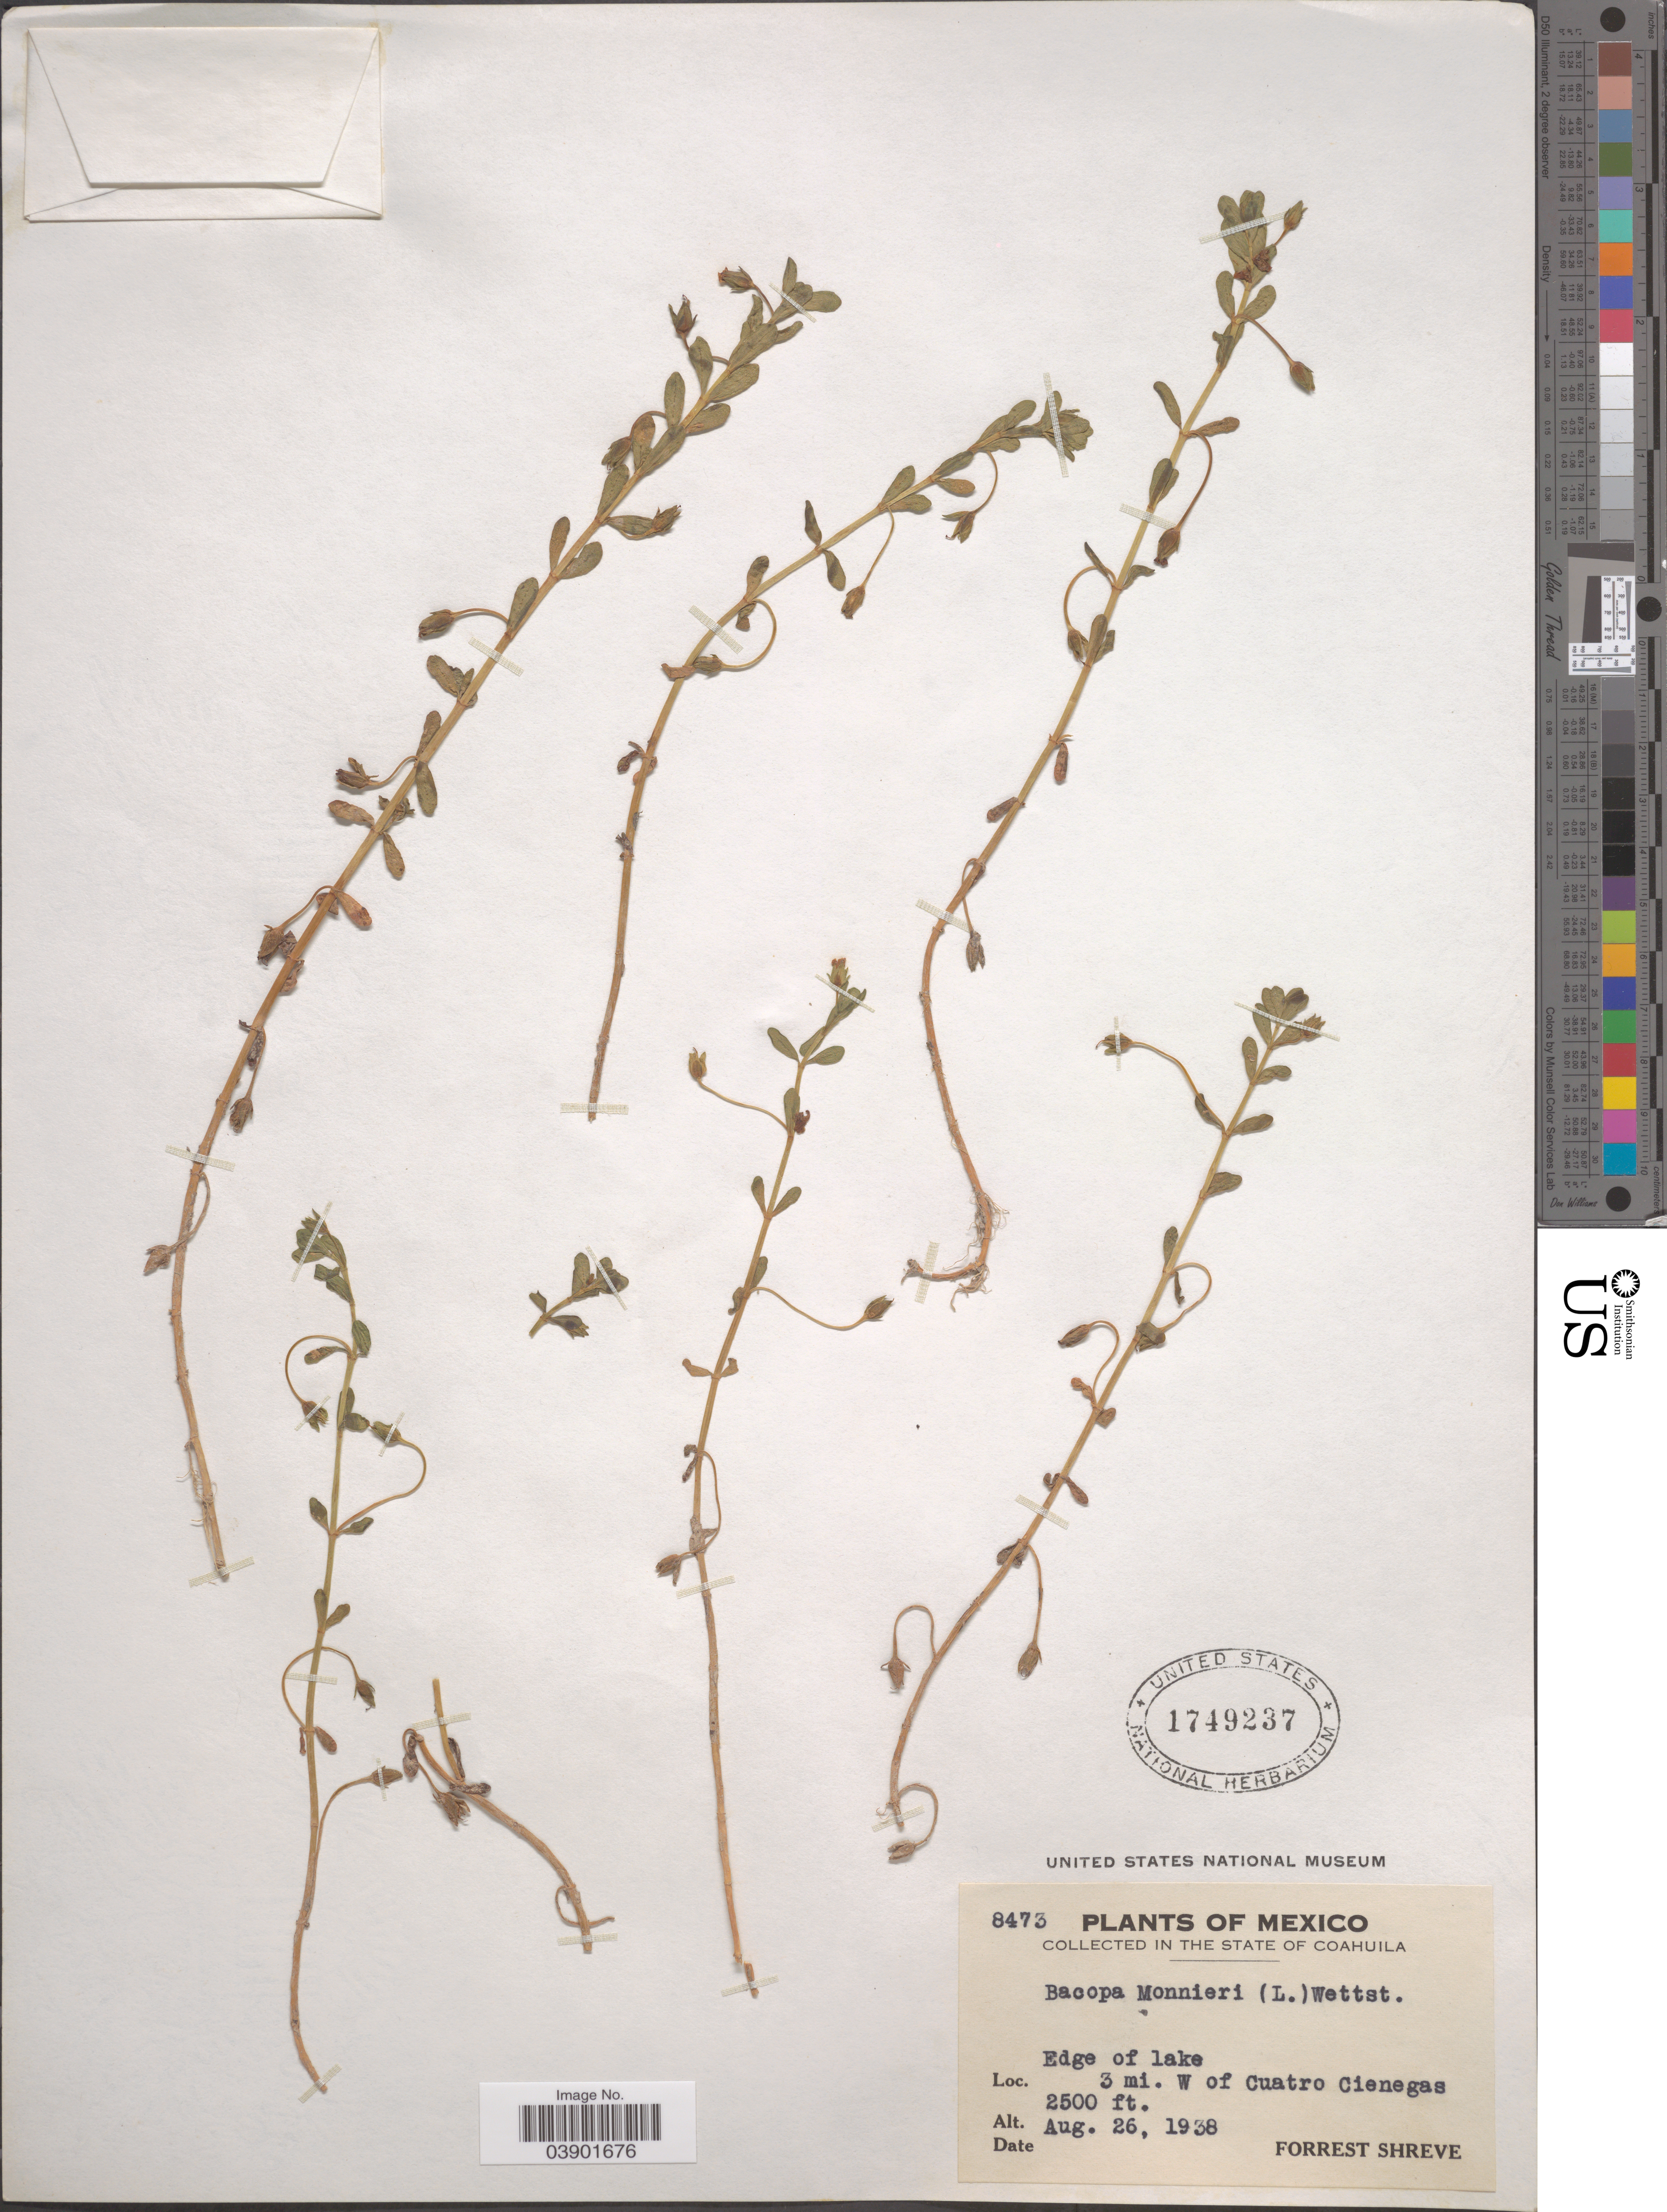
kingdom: Plantae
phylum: Tracheophyta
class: Magnoliopsida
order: Lamiales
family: Plantaginaceae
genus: Bacopa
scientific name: Bacopa monnieri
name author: (L.) Pennell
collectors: F. Shreve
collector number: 8473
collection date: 1938-08-26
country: Mexico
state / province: Coahuila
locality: Edge of lake. 3 mi. W of Cuatro Cienegas.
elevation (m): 762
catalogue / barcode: US 1749237